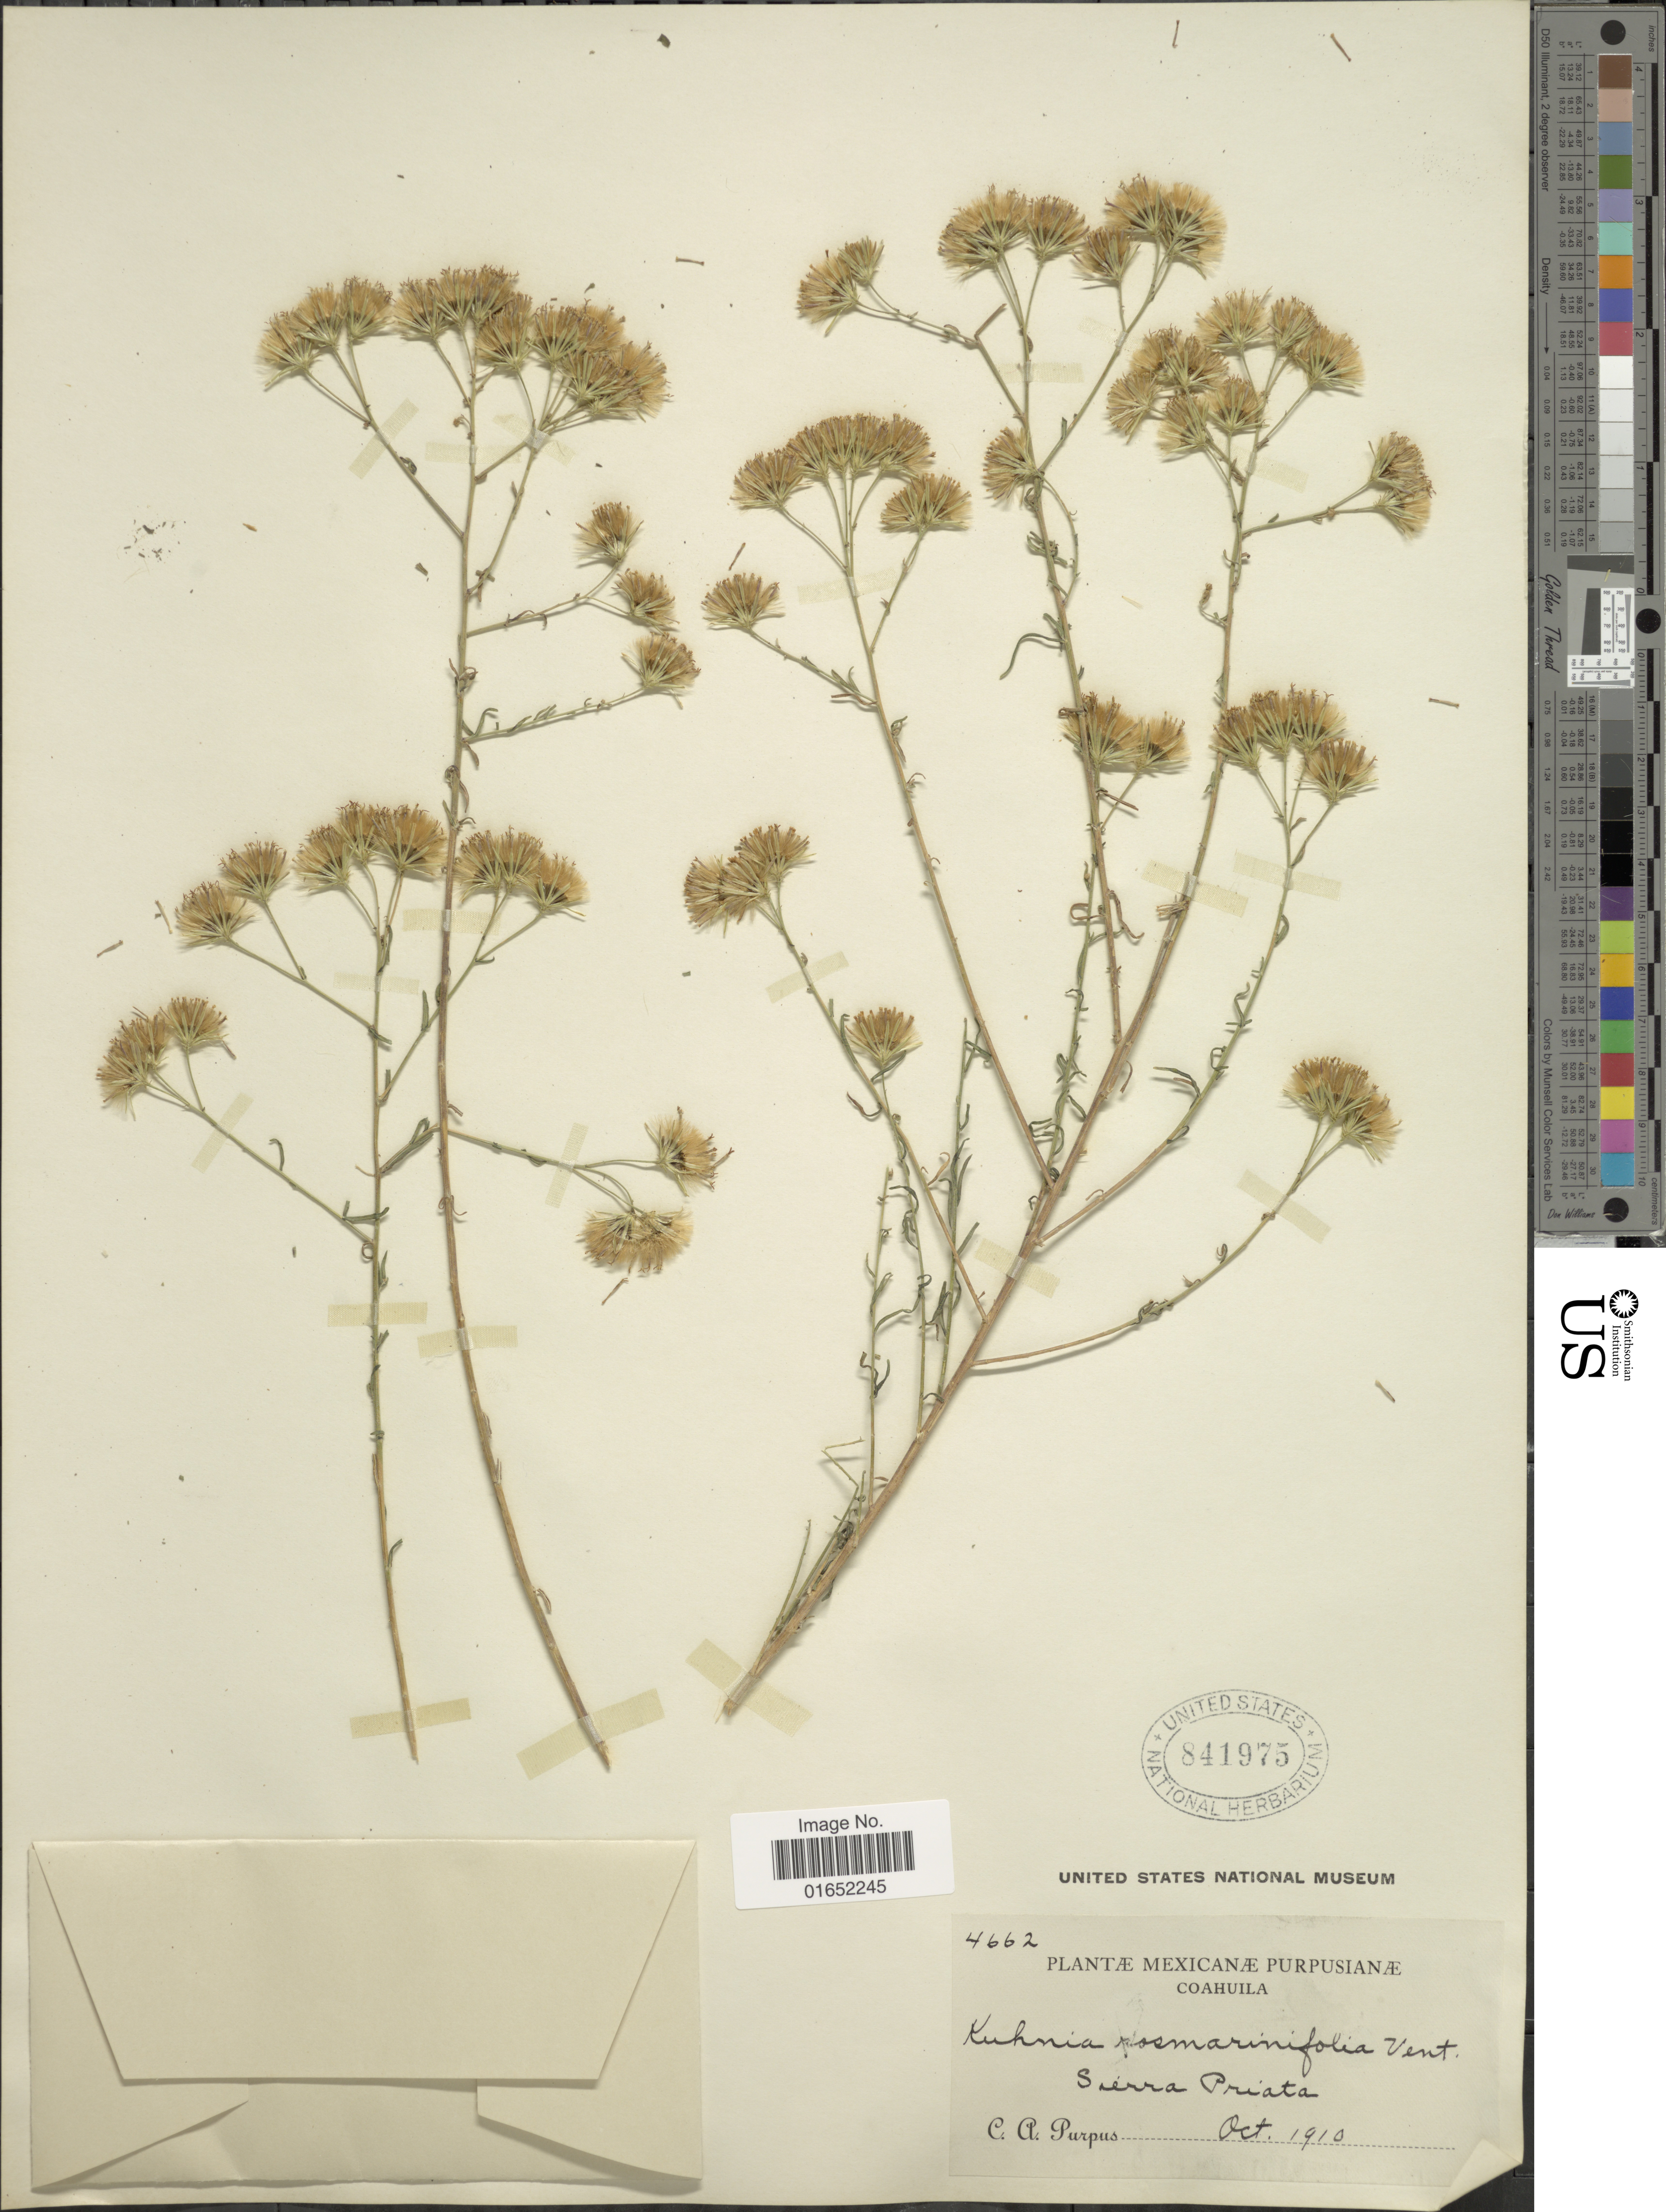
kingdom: Plantae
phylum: Tracheophyta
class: Magnoliopsida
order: Asterales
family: Asteraceae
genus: Brickellia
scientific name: Brickellia rosmarinifolia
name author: (Vent.) W.A. Weber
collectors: C. A. Purpus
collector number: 4662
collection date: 1910-10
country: Mexico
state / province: Coahuila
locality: Sierra Priata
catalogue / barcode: US 841975